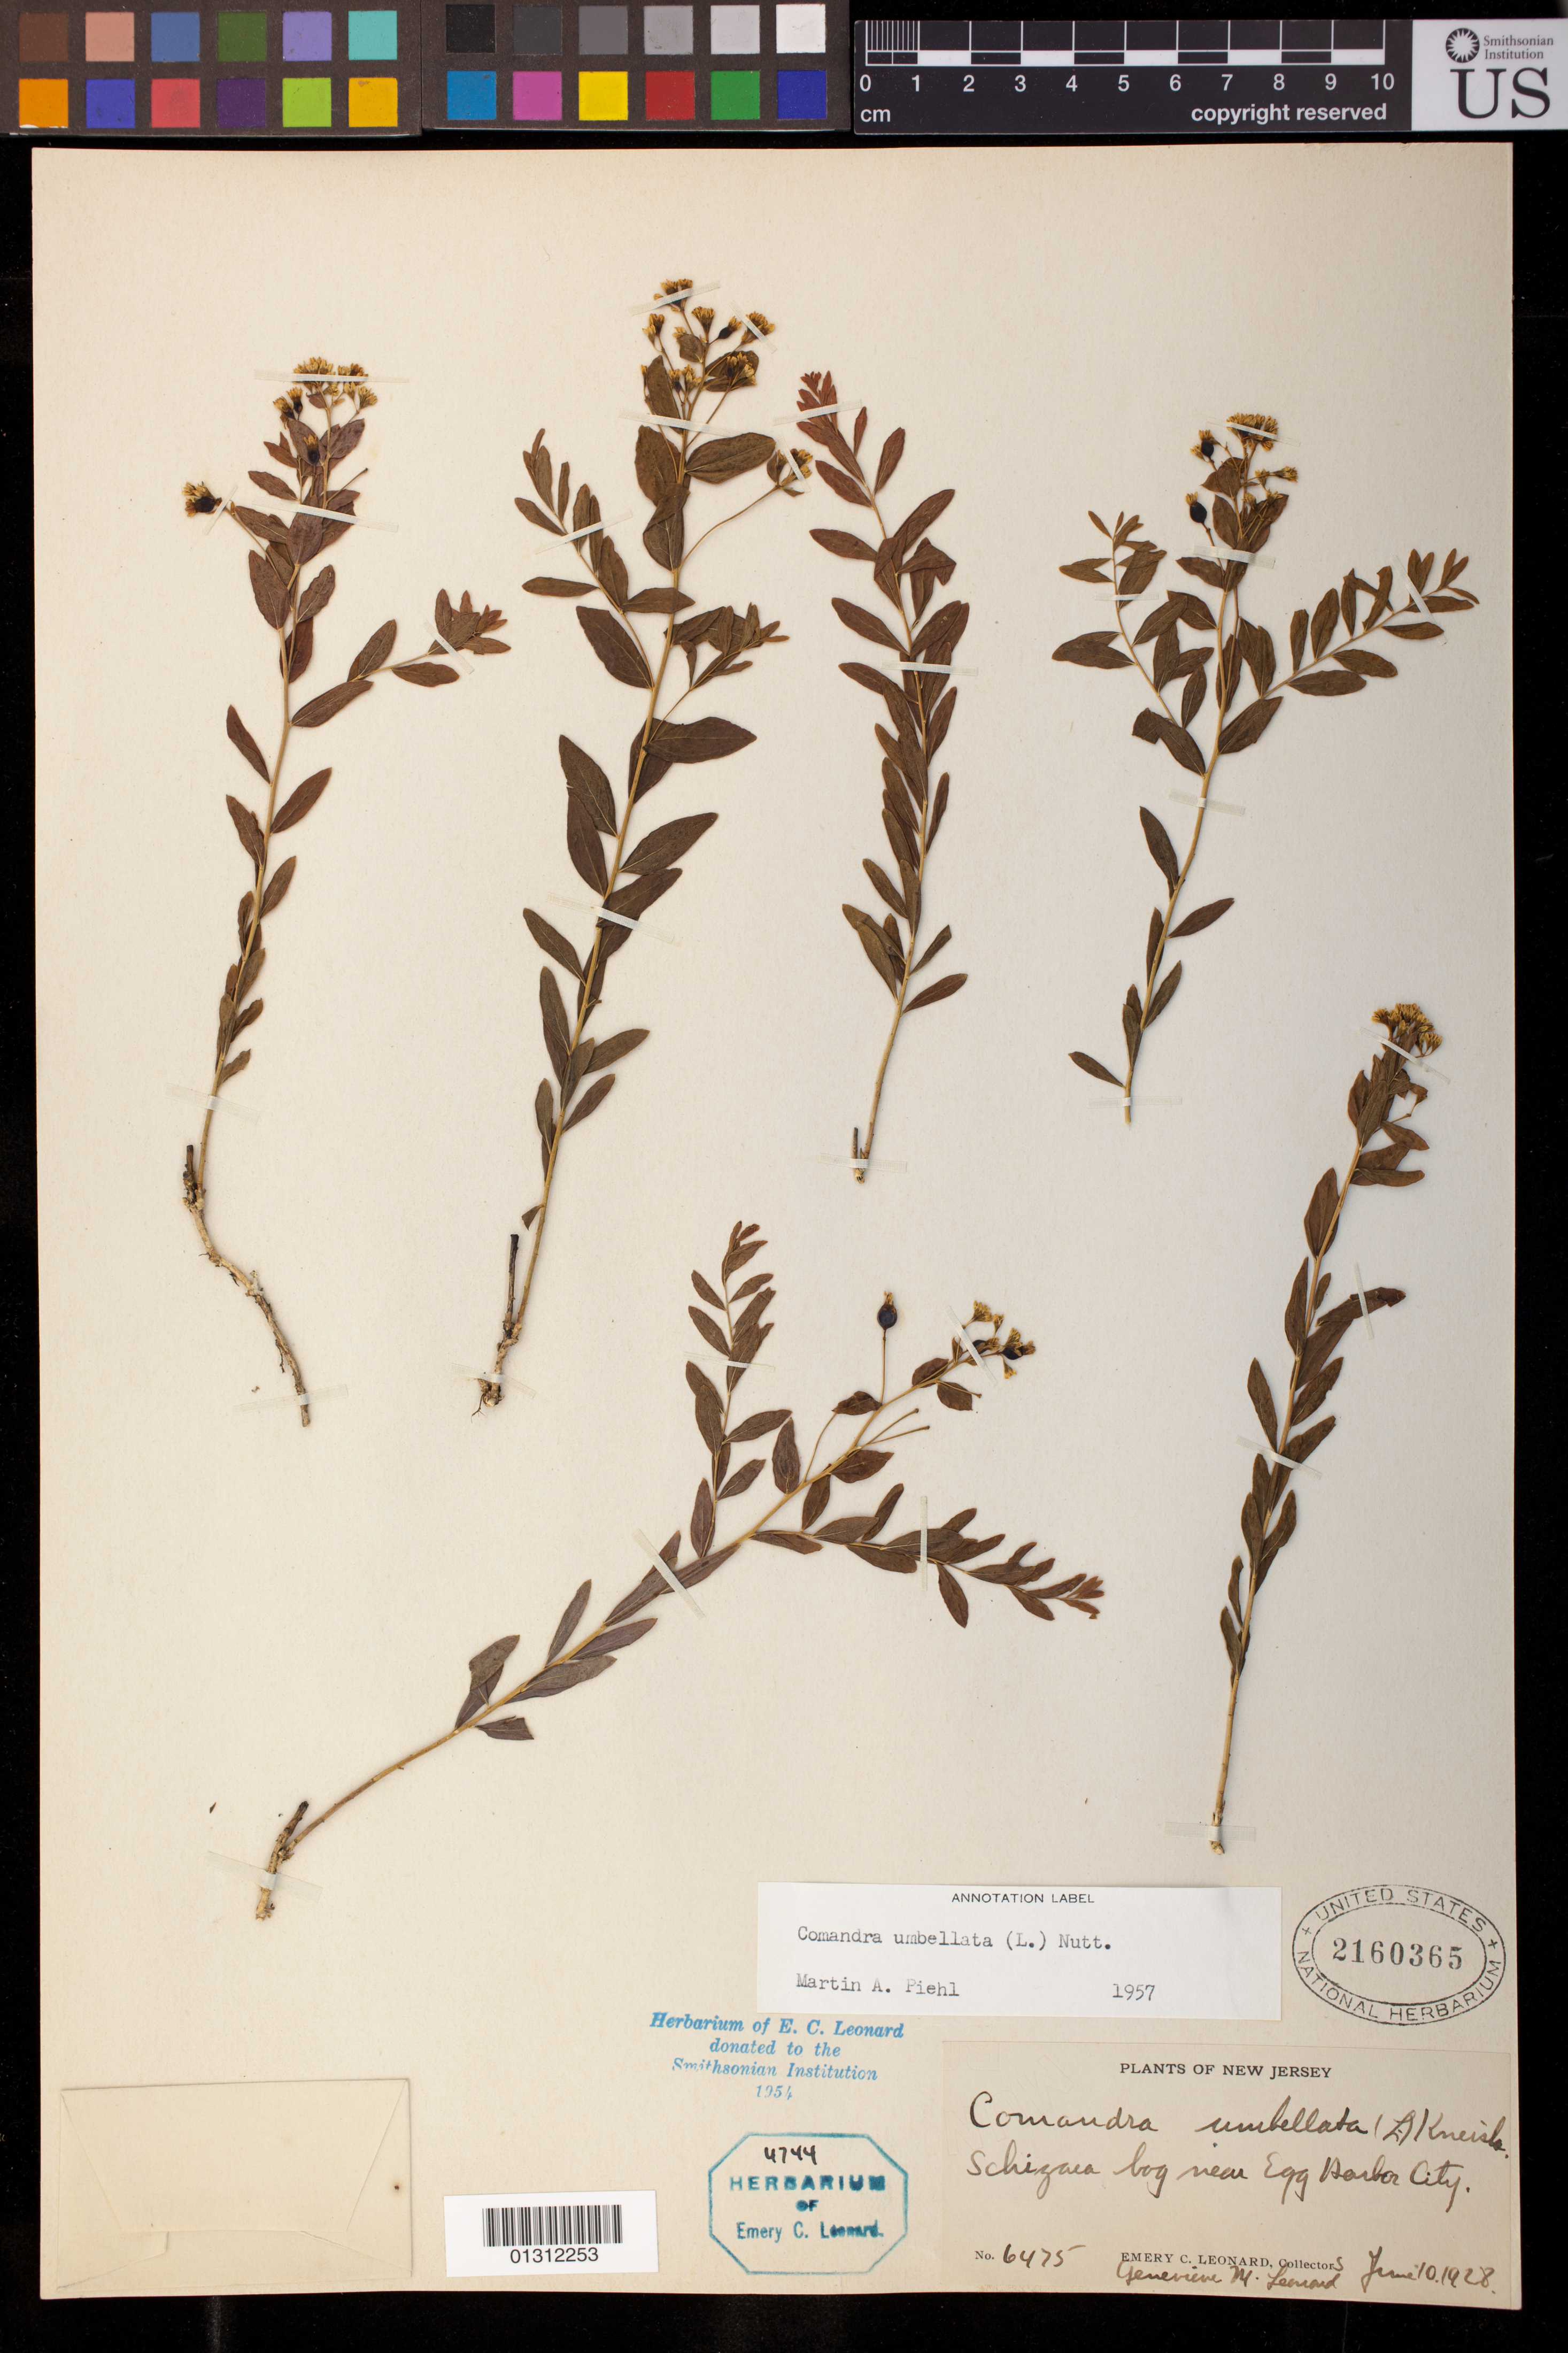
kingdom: Plantae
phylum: Tracheophyta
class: Magnoliopsida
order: Santalales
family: Comandraceae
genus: Comandra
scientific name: Comandra umbellata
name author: (L.) Nutt.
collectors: E. C. Leonard & G. M. Leonard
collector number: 6475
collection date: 1928-06-10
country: United States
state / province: New Jersey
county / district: Atlantic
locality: Near Egg Harbor City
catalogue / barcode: US 2160365